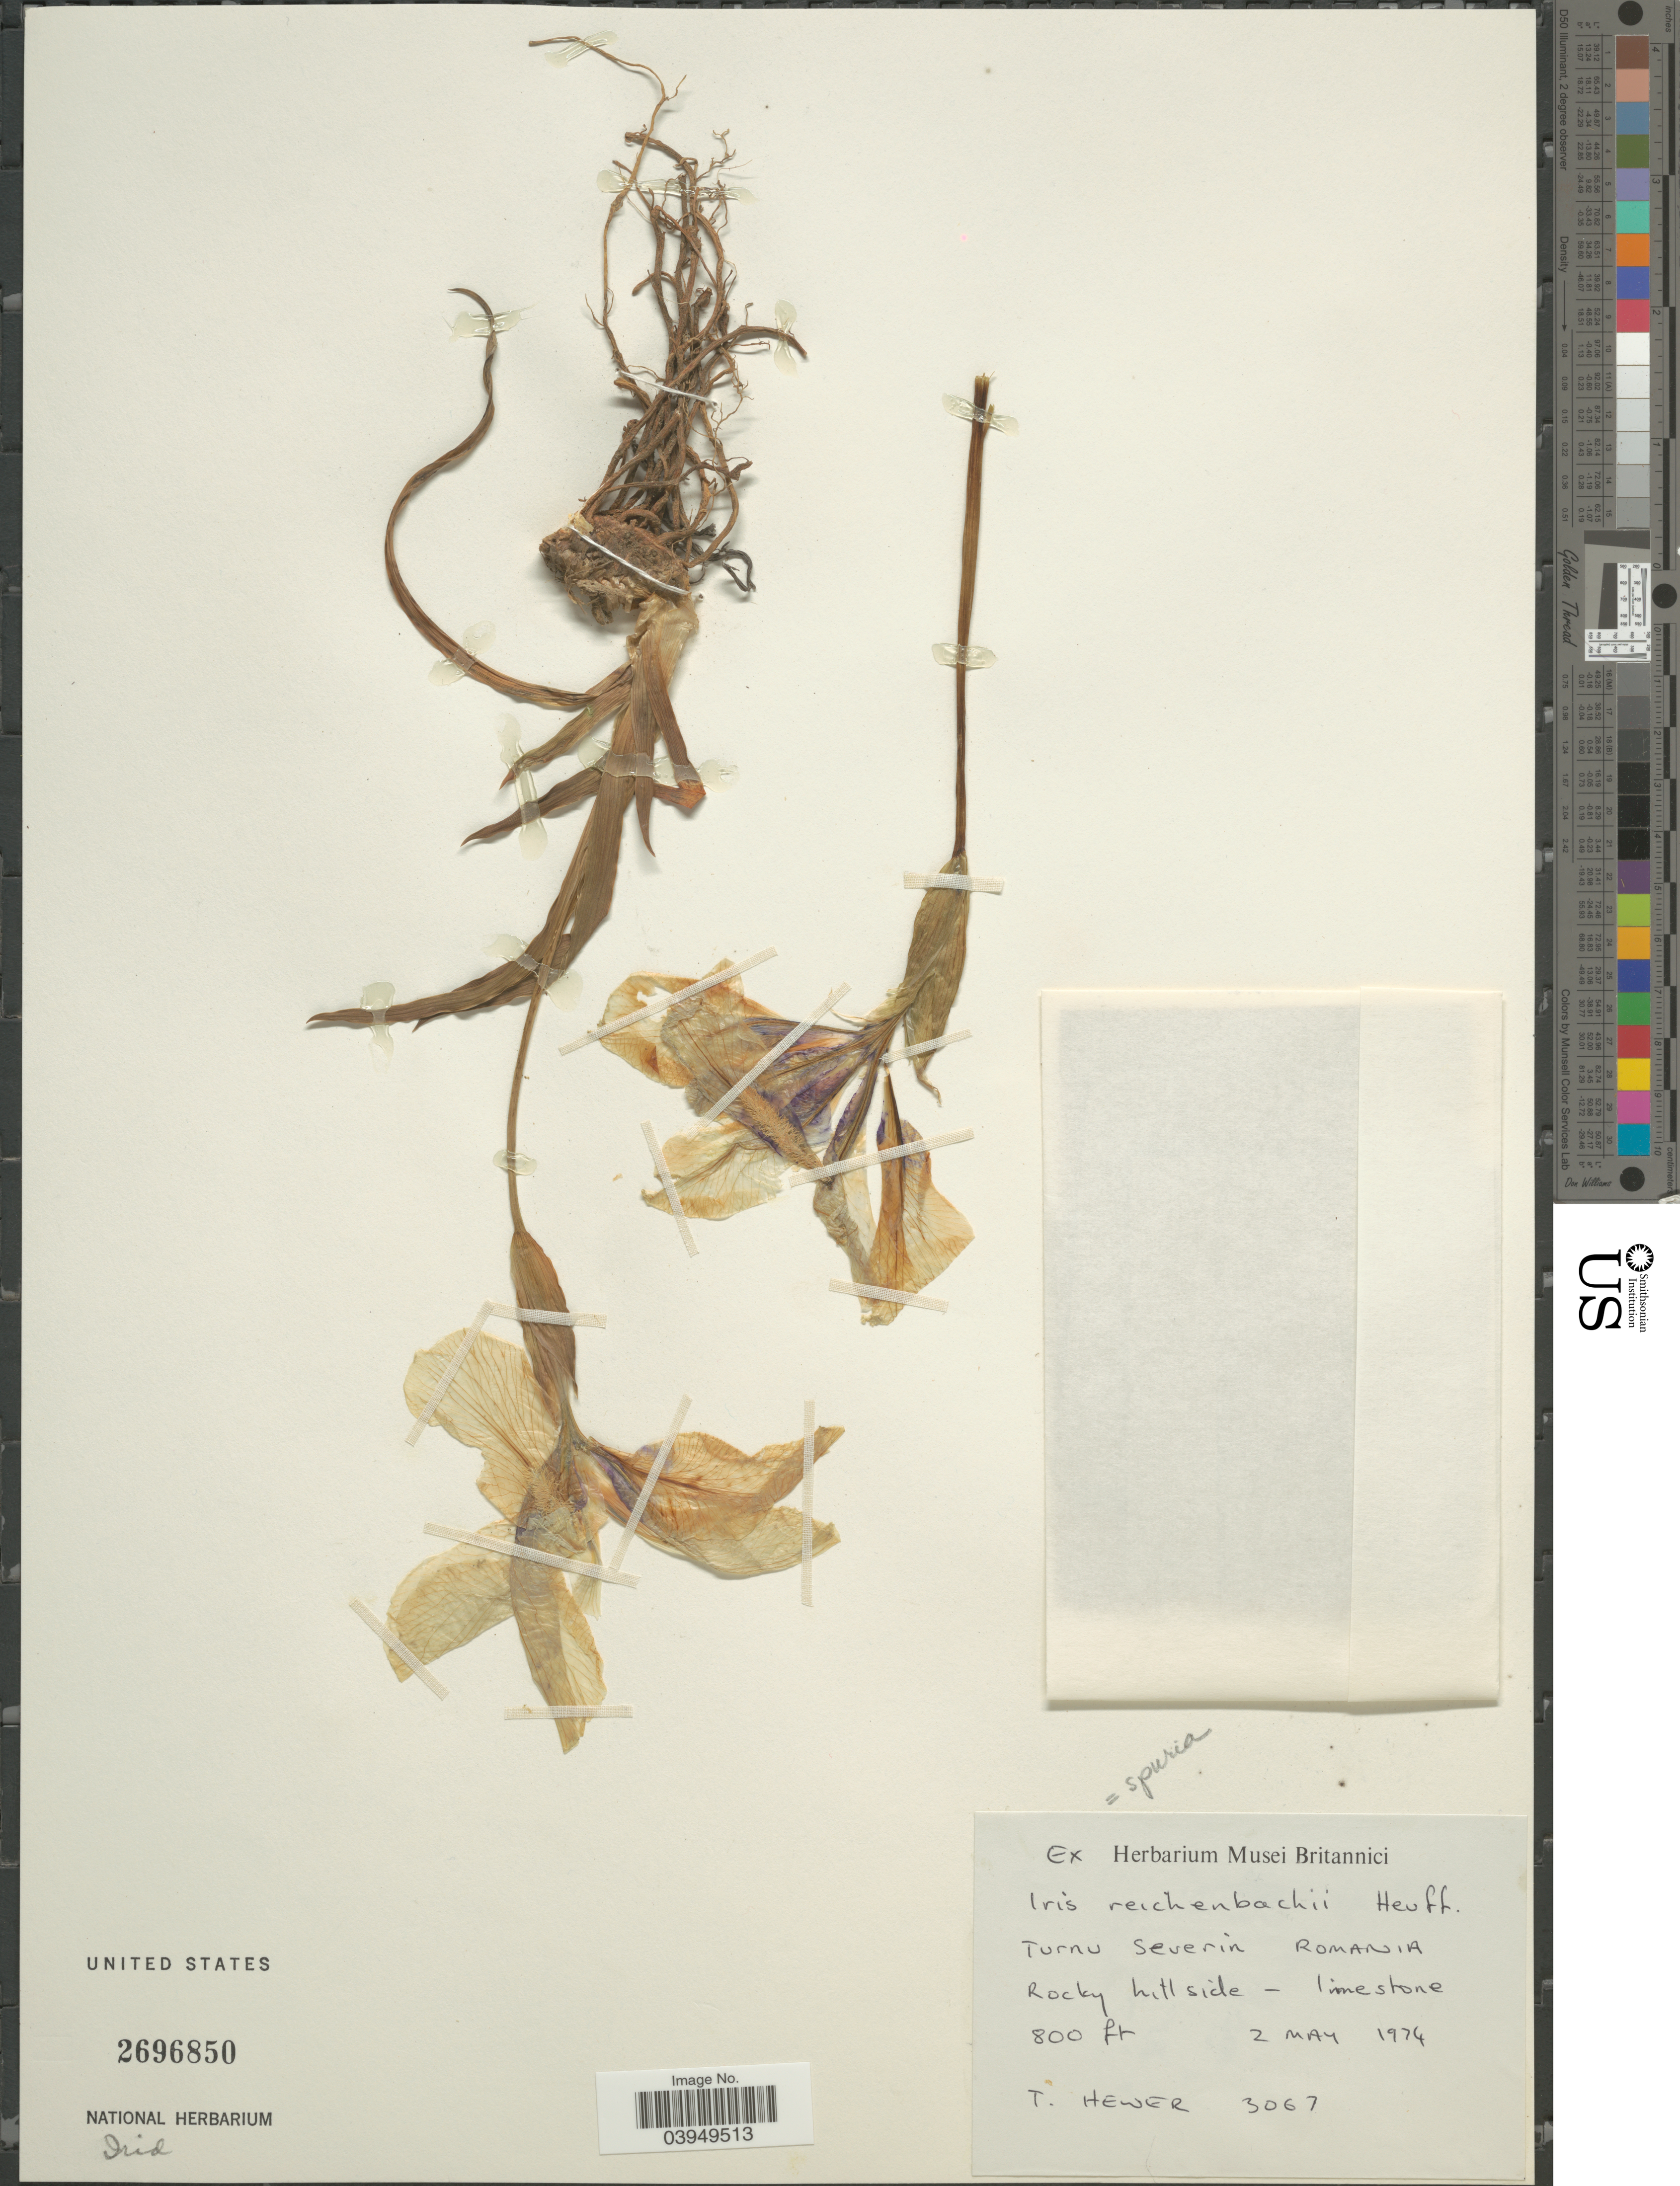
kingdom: Plantae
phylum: Tracheophyta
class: Liliopsida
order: Asparagales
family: Iridaceae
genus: Iris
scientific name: Iris spuria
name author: L.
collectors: T. Hewer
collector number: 3067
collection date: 1974-05-02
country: Romania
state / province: Caras-Severin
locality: Turnu Severia.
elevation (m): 244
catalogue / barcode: US 2696850